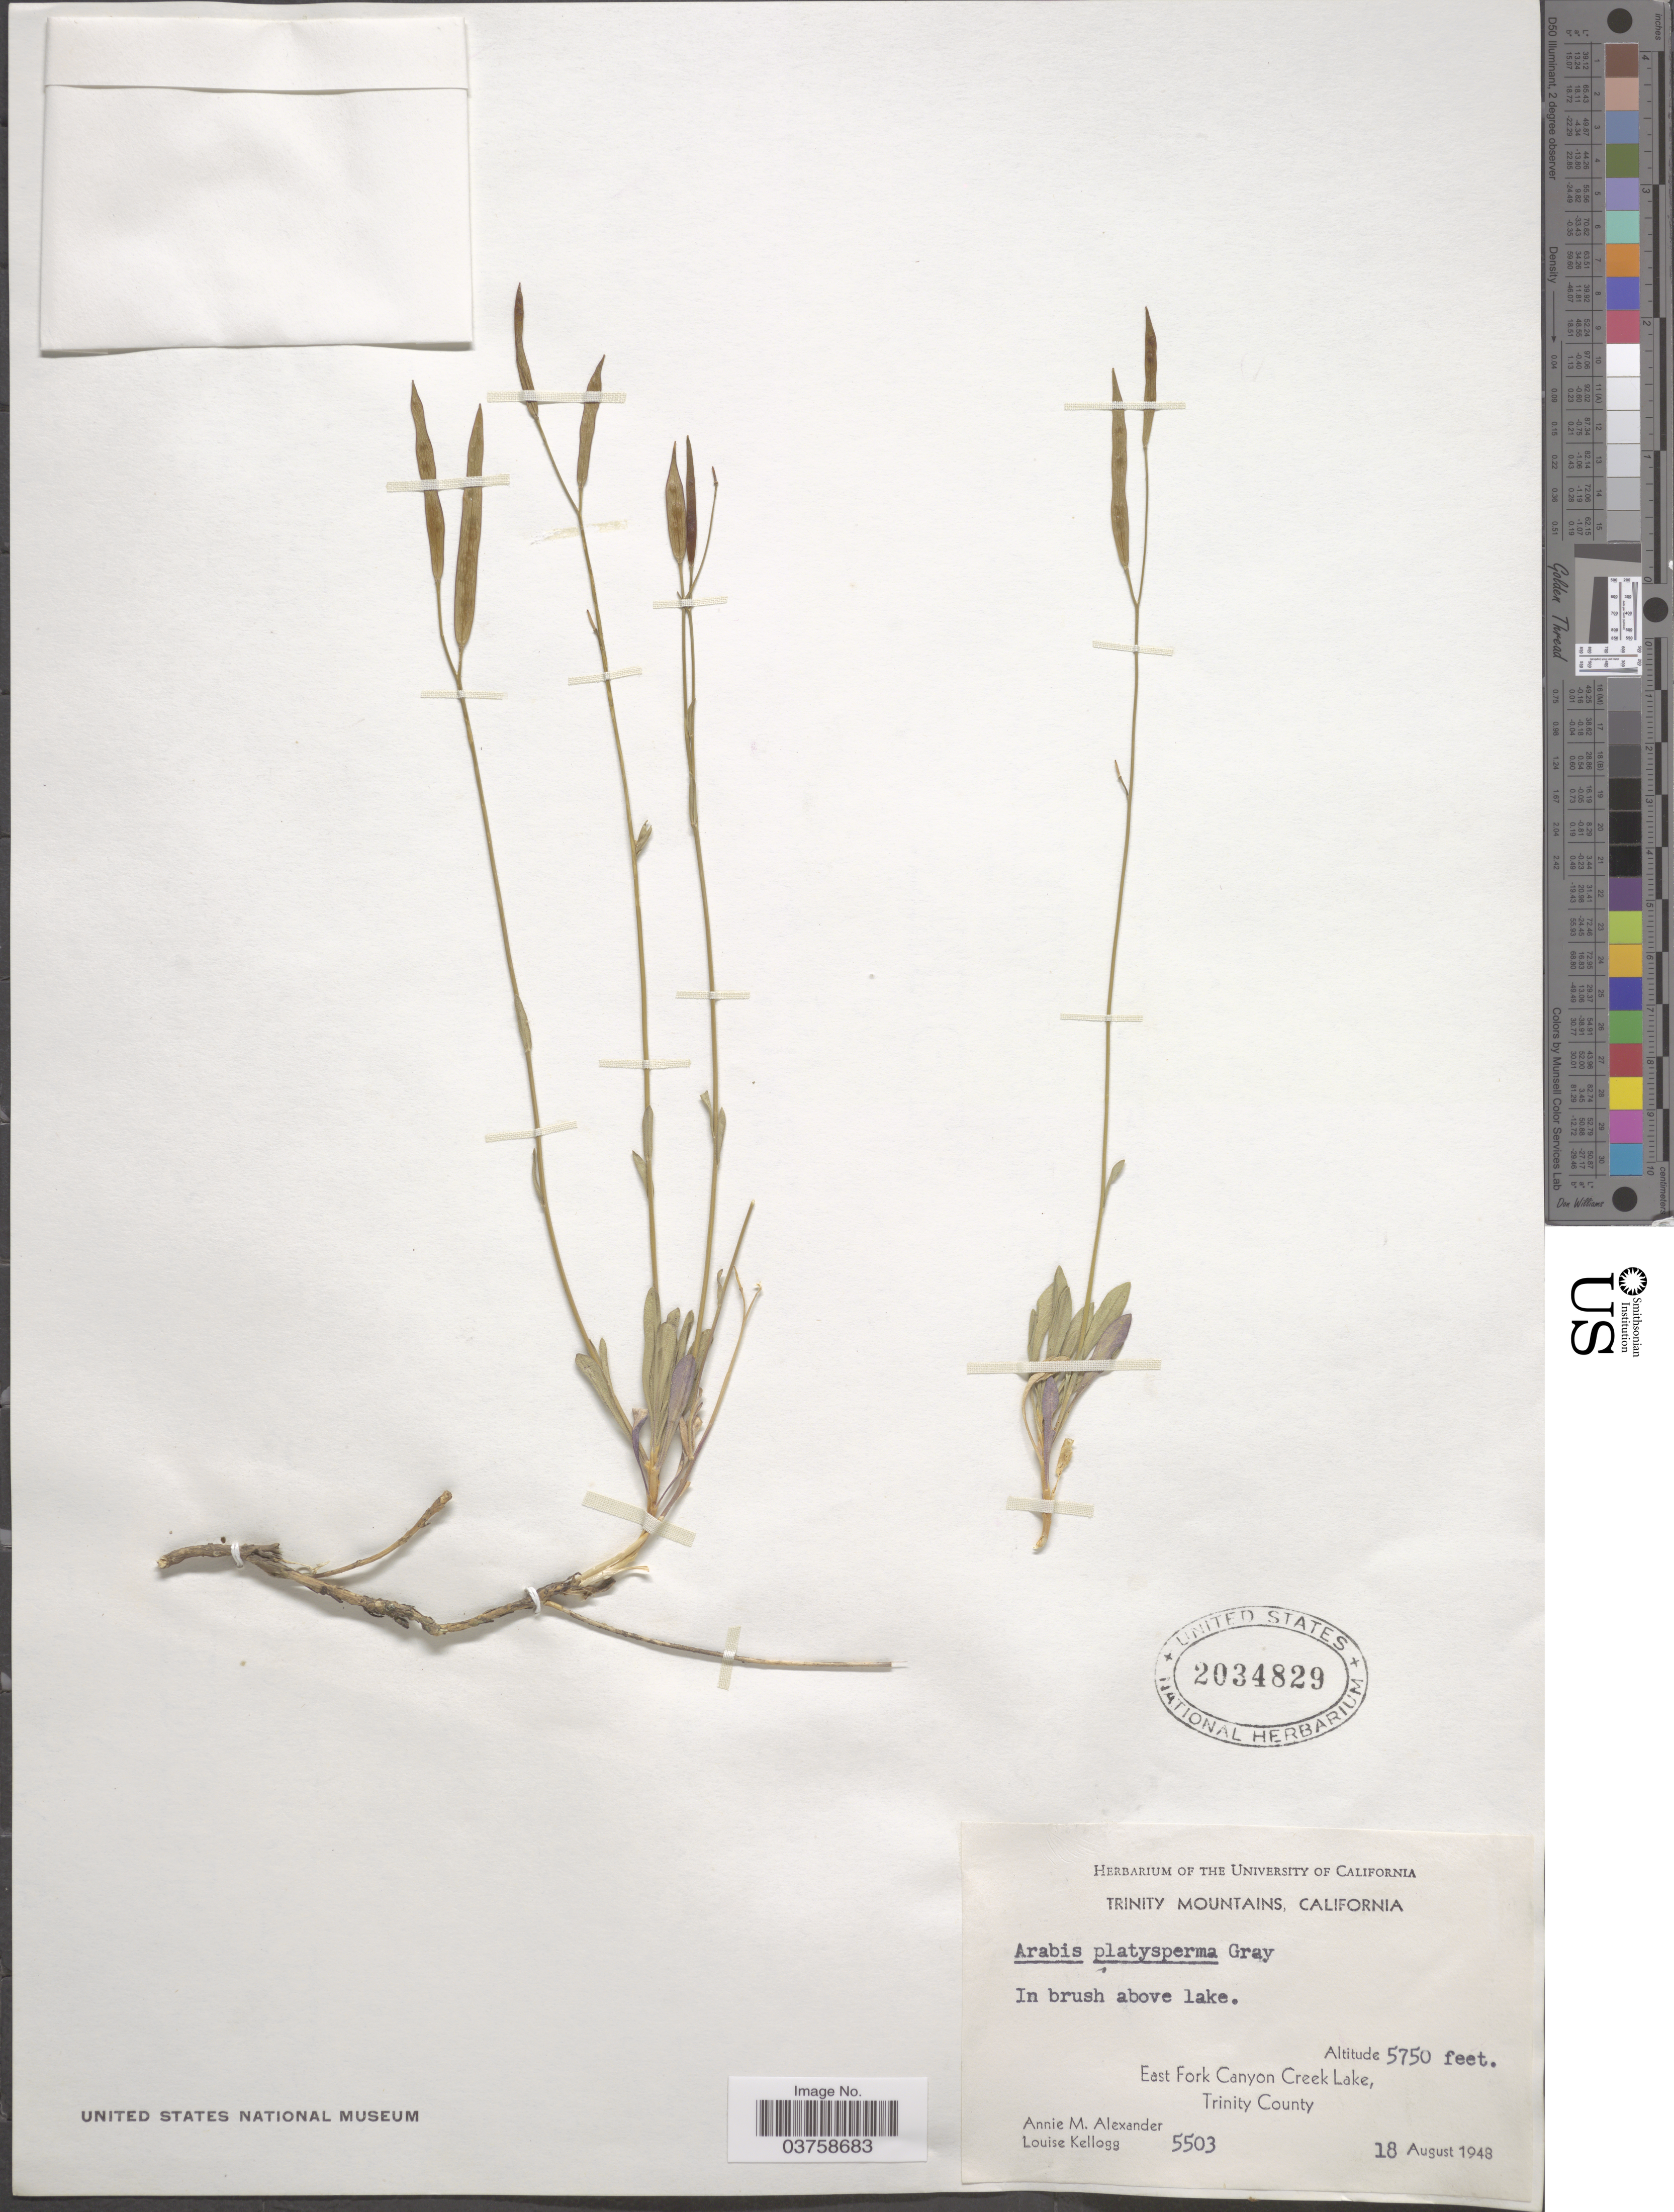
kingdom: Plantae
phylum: Tracheophyta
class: Magnoliopsida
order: Brassicales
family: Brassicaceae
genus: Arabis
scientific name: Arabis platysperma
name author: A. Gray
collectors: A. M. Alexander & L. Kellogg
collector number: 5503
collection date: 1948-08-18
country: United States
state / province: California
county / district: Trinity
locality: Trinity Mountains. East Fork Canyon Creek Lake, Trinity County.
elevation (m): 1753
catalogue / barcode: US 2034829